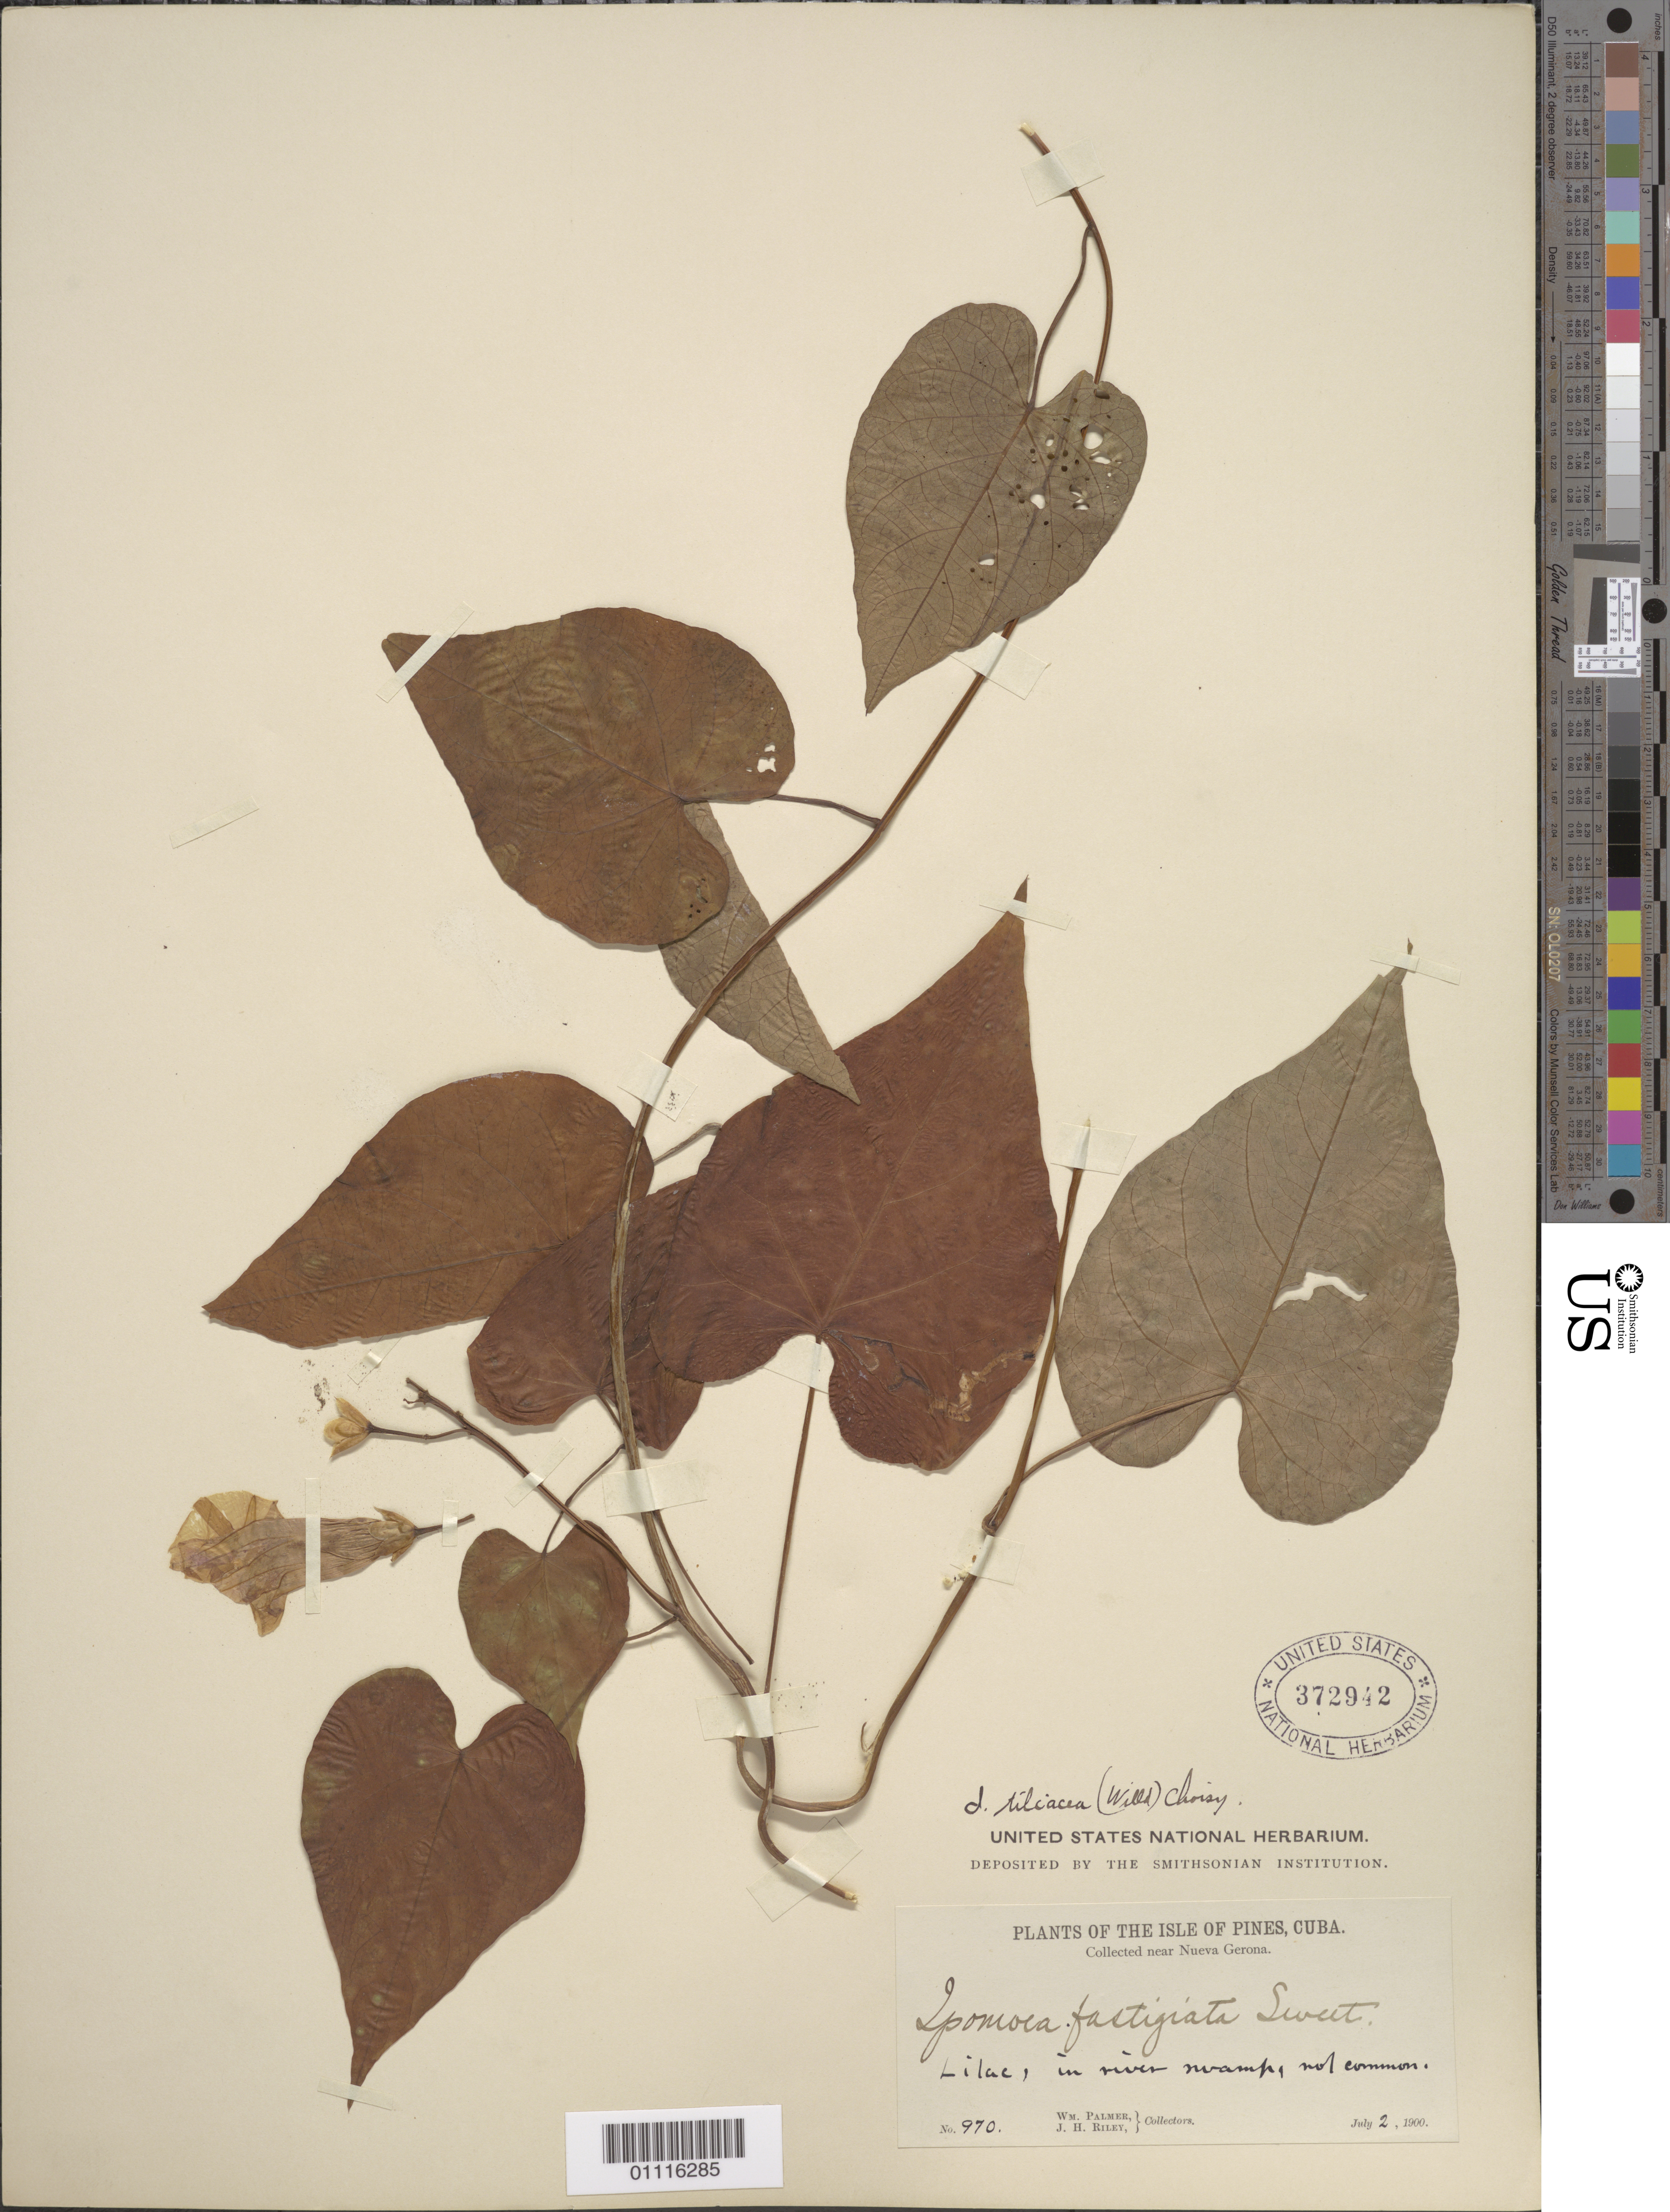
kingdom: Plantae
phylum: Tracheophyta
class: Magnoliopsida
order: Solanales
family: Convolvulaceae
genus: Ipomoea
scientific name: Ipomoea tiliacea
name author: (Willd.) Choisy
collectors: W. Palmer & J. H. Riley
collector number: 970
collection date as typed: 02 Jul 1900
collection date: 1900-07-02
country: Cuba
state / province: Isla de La Juventud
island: Isla de la Juventud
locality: Isle of Pines, Collected near Nueva Gerona In river swamp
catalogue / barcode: US 372942